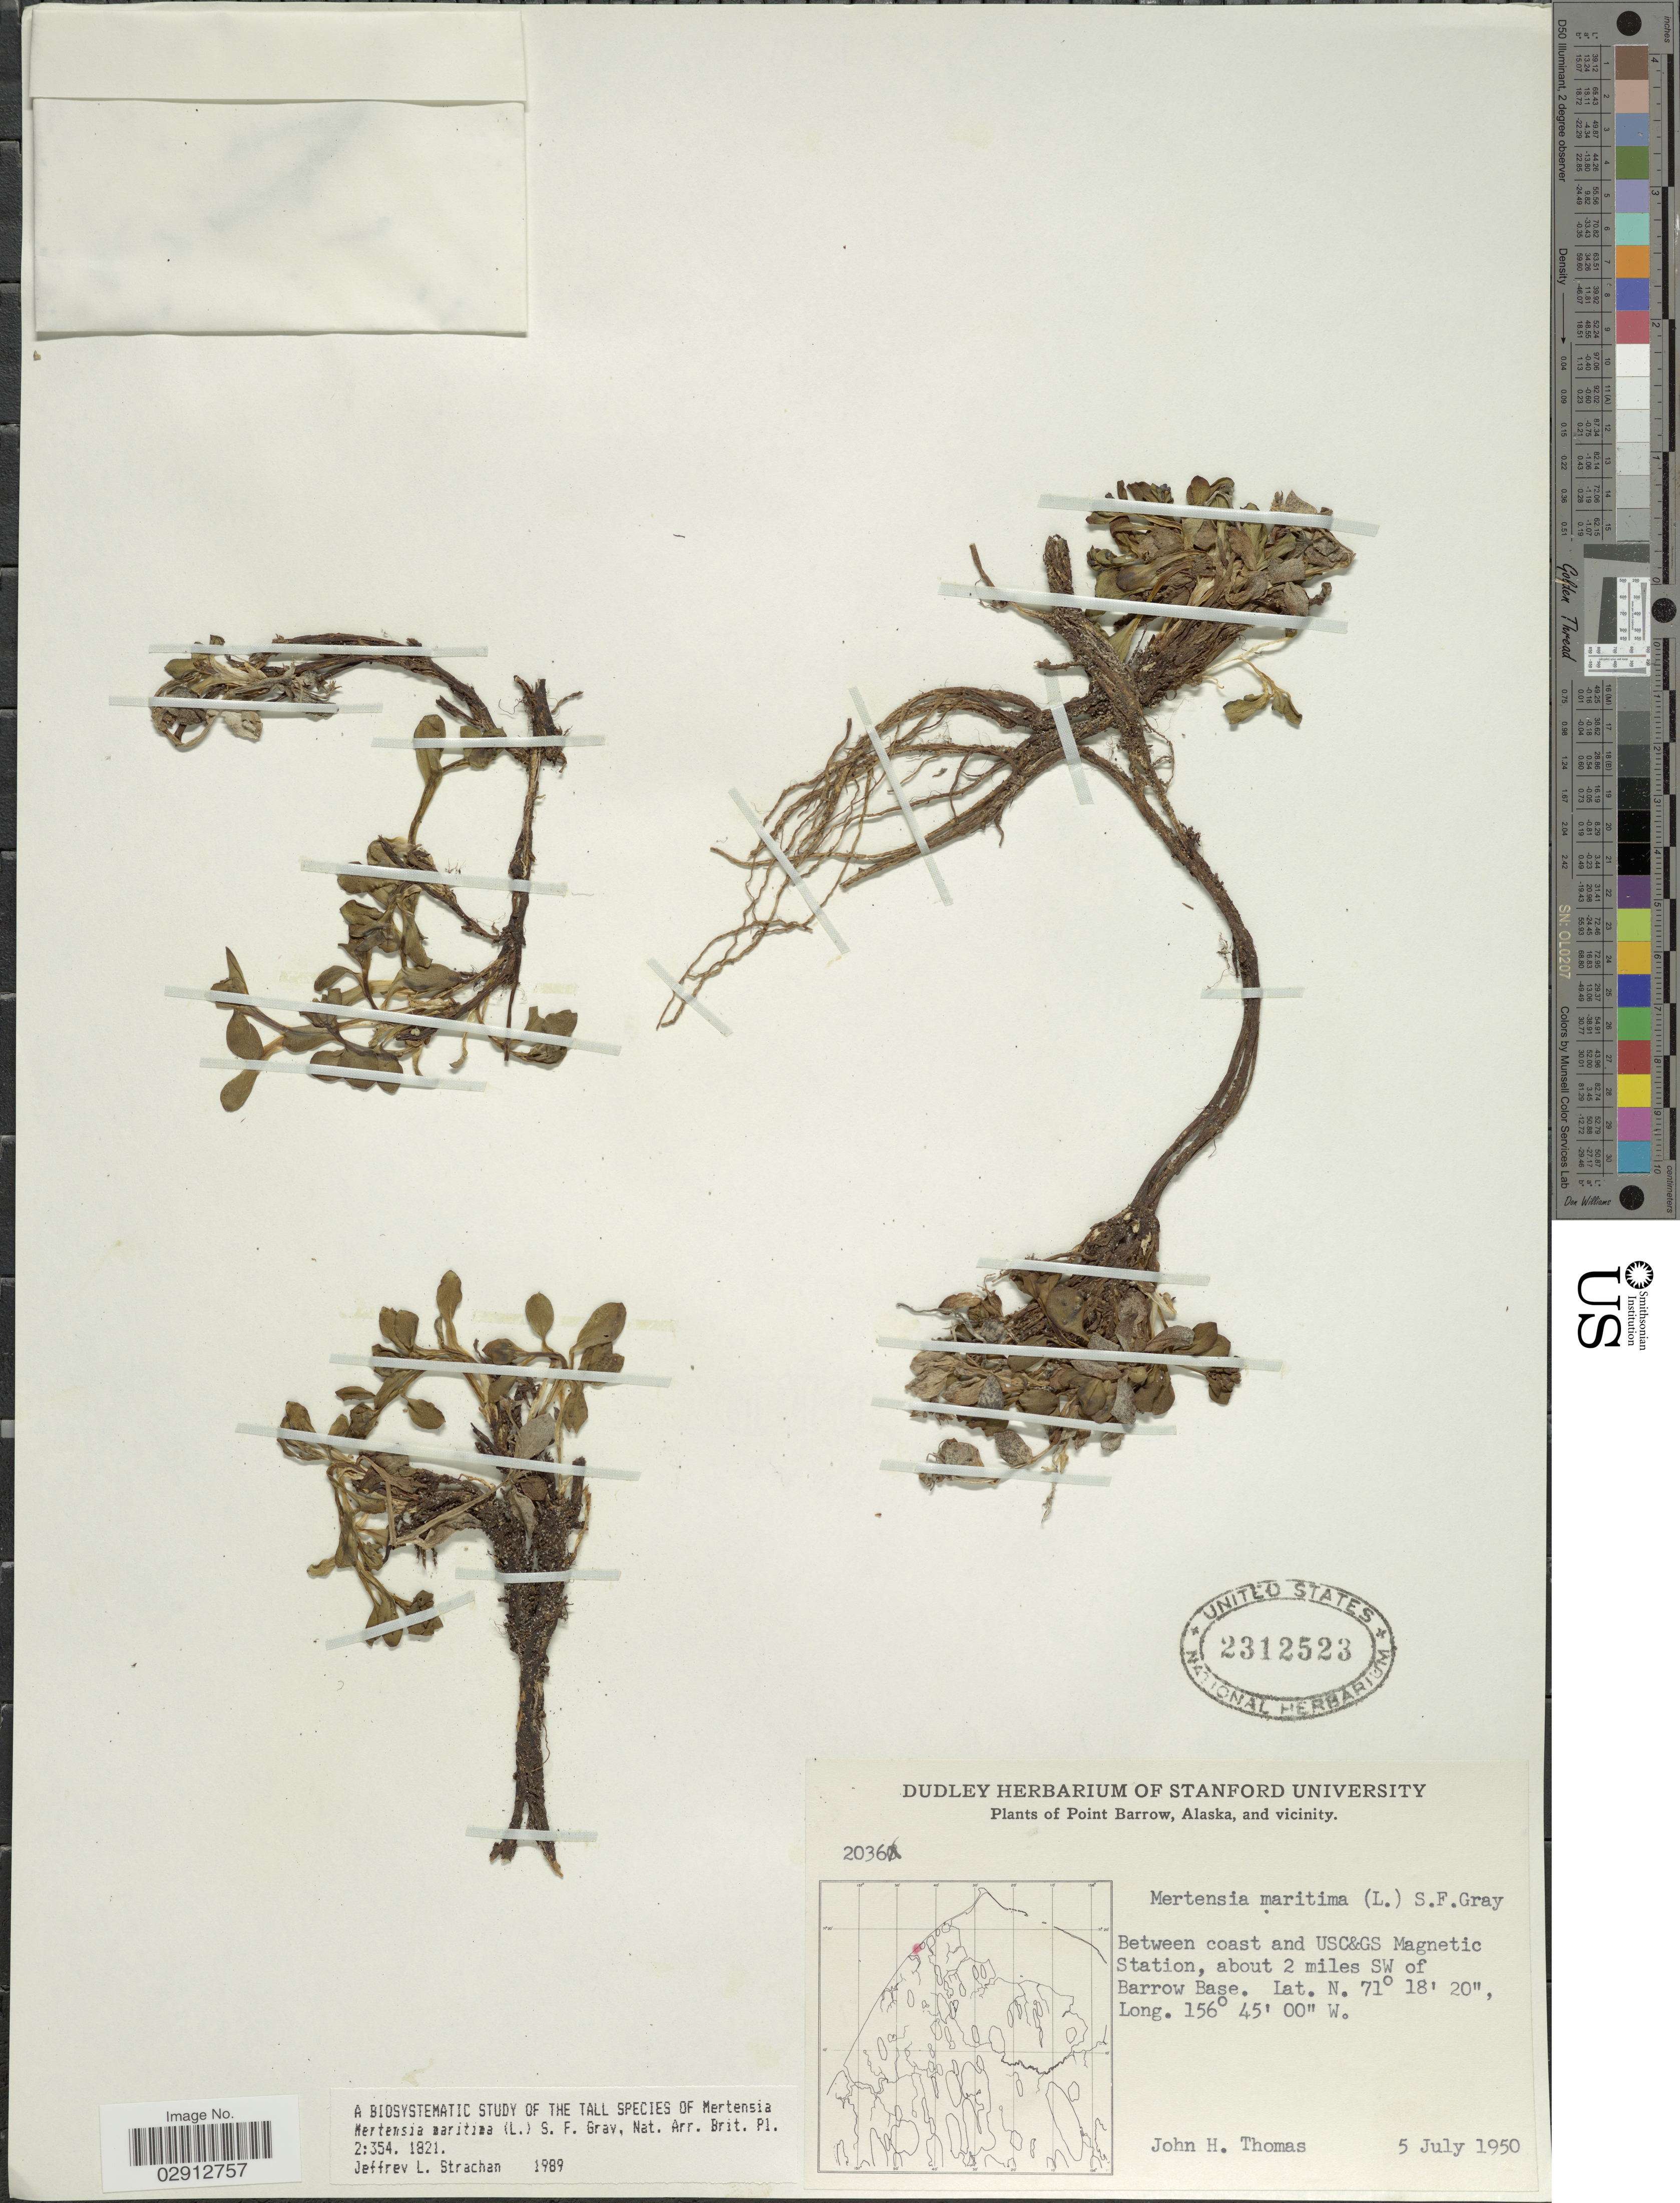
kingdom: Plantae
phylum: Tracheophyta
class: Magnoliopsida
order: Boraginales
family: Boraginaceae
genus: Mertensia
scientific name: Mertensia maritima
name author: (L.) S.F. Gray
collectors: J. H. Thomas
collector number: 2036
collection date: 1950-07-05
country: United States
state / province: Alaska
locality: Point Barrow, and vicinity. Between coast and USC&GS Magnetic Station, about 2 miles SW of Barrow Base.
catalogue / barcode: US 2312523